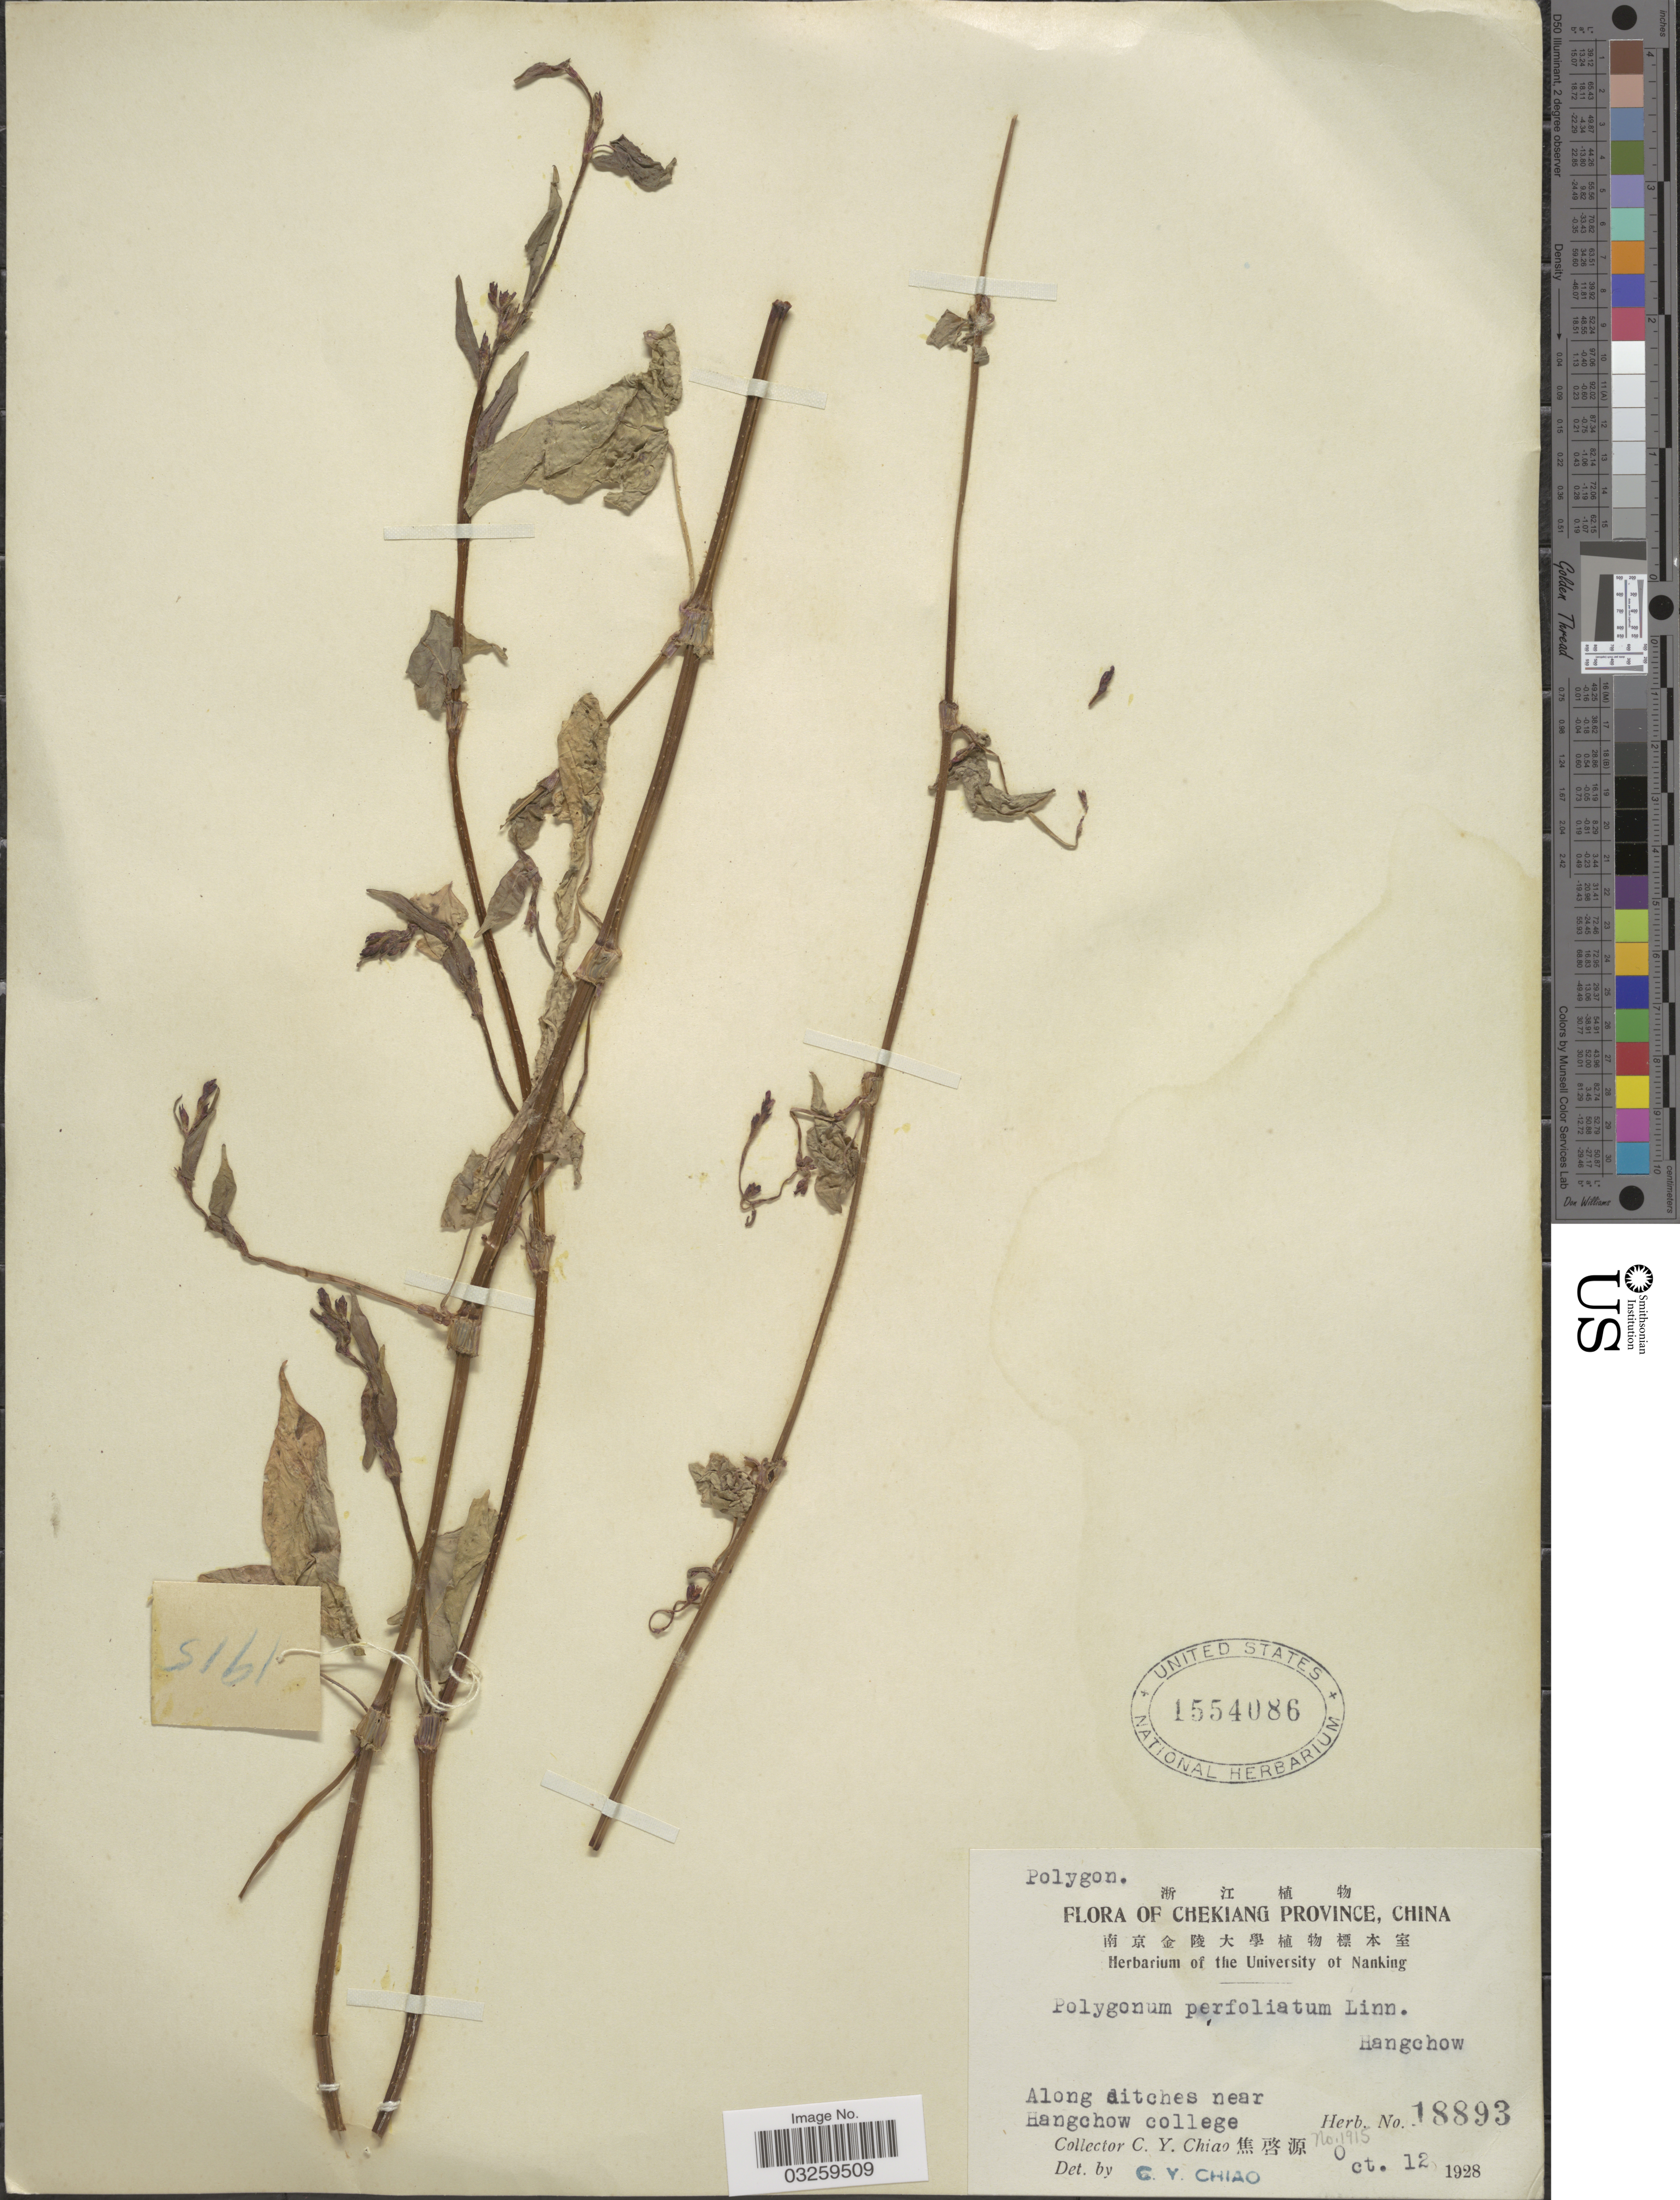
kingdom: Plantae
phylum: Tracheophyta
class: Magnoliopsida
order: Caryophyllales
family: Polygonaceae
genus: Polygonum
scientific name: Polygonum senticosum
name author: Franch. & Sav.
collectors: C. Y. Chiao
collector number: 1915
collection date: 1928-10-12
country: China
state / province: Zhejiang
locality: Chekiang Province, Along ditches near Hangchow college.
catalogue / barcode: US 1554086